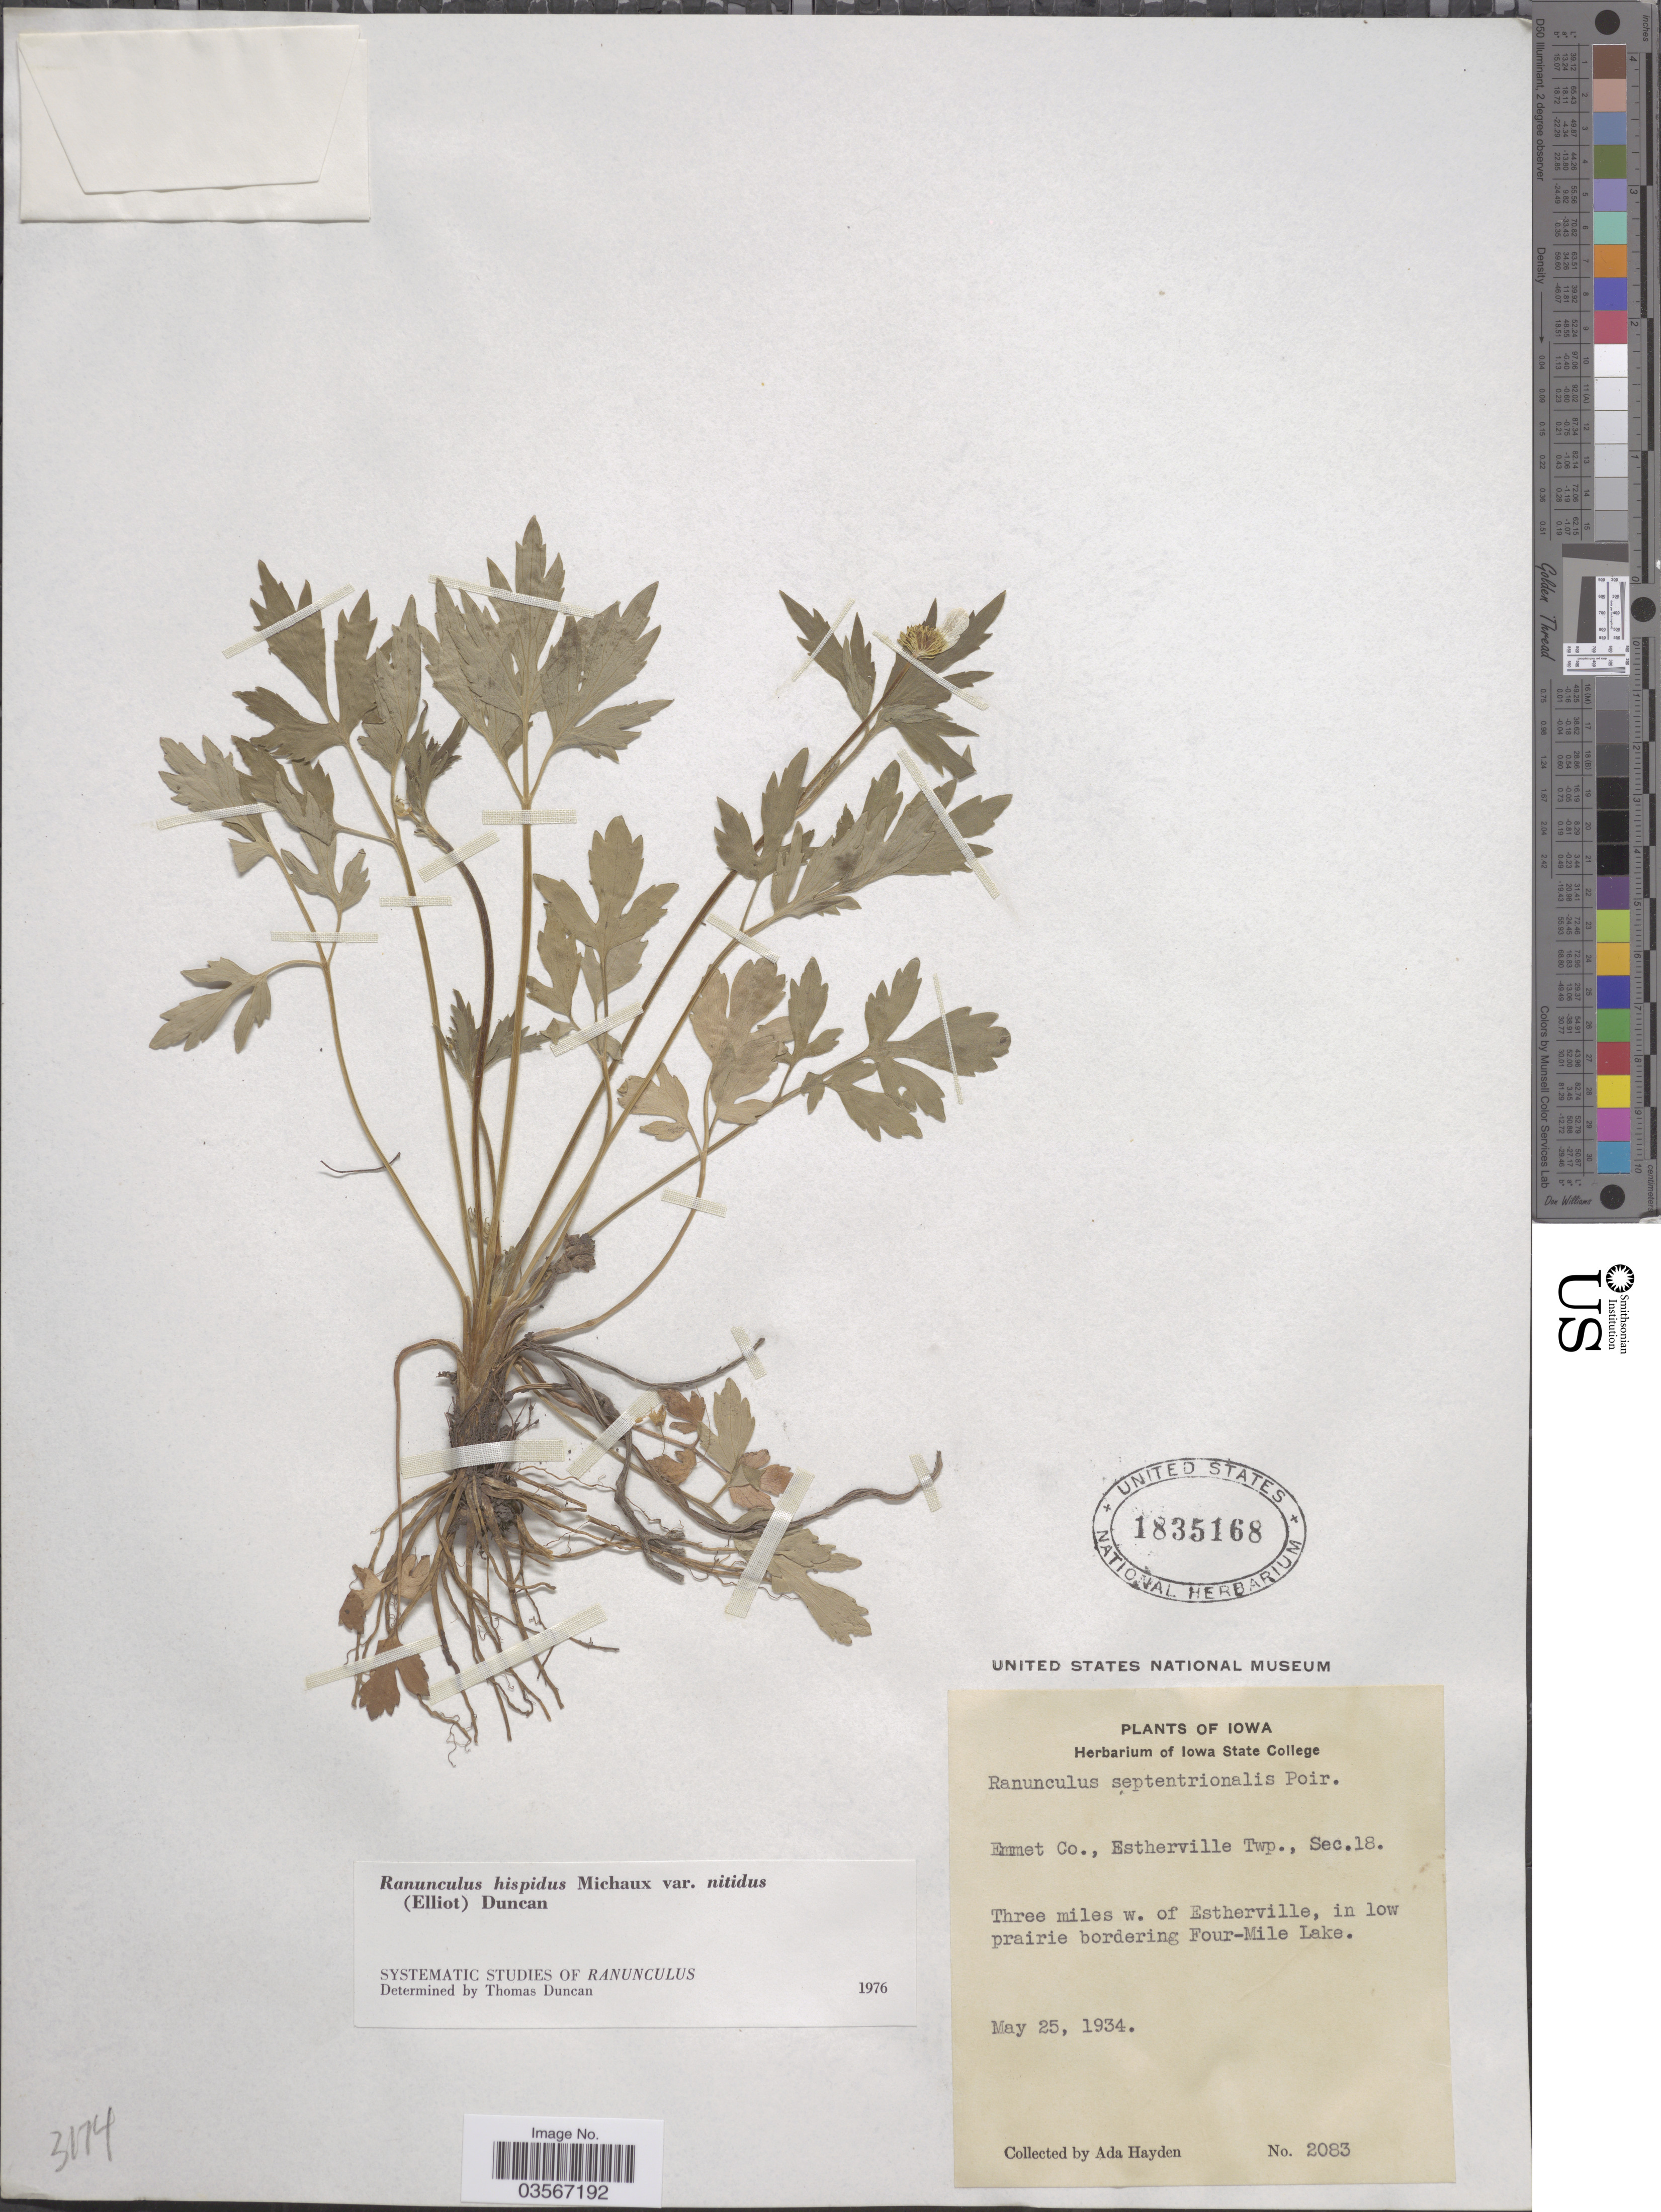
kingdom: Plantae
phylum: Tracheophyta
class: Magnoliopsida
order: Ranunculales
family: Ranunculaceae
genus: Ranunculus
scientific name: Ranunculus hispidus var. nitidus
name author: (Chapm.) T. Duncan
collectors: Ada Hayden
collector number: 2083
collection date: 1934-05-25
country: United States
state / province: Iowa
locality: Emmet Co., Estherville Twp., Sec. 18. Three miles w. of Estherville, in low prairie bordering Four-Mile Lake.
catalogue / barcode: US 1835168